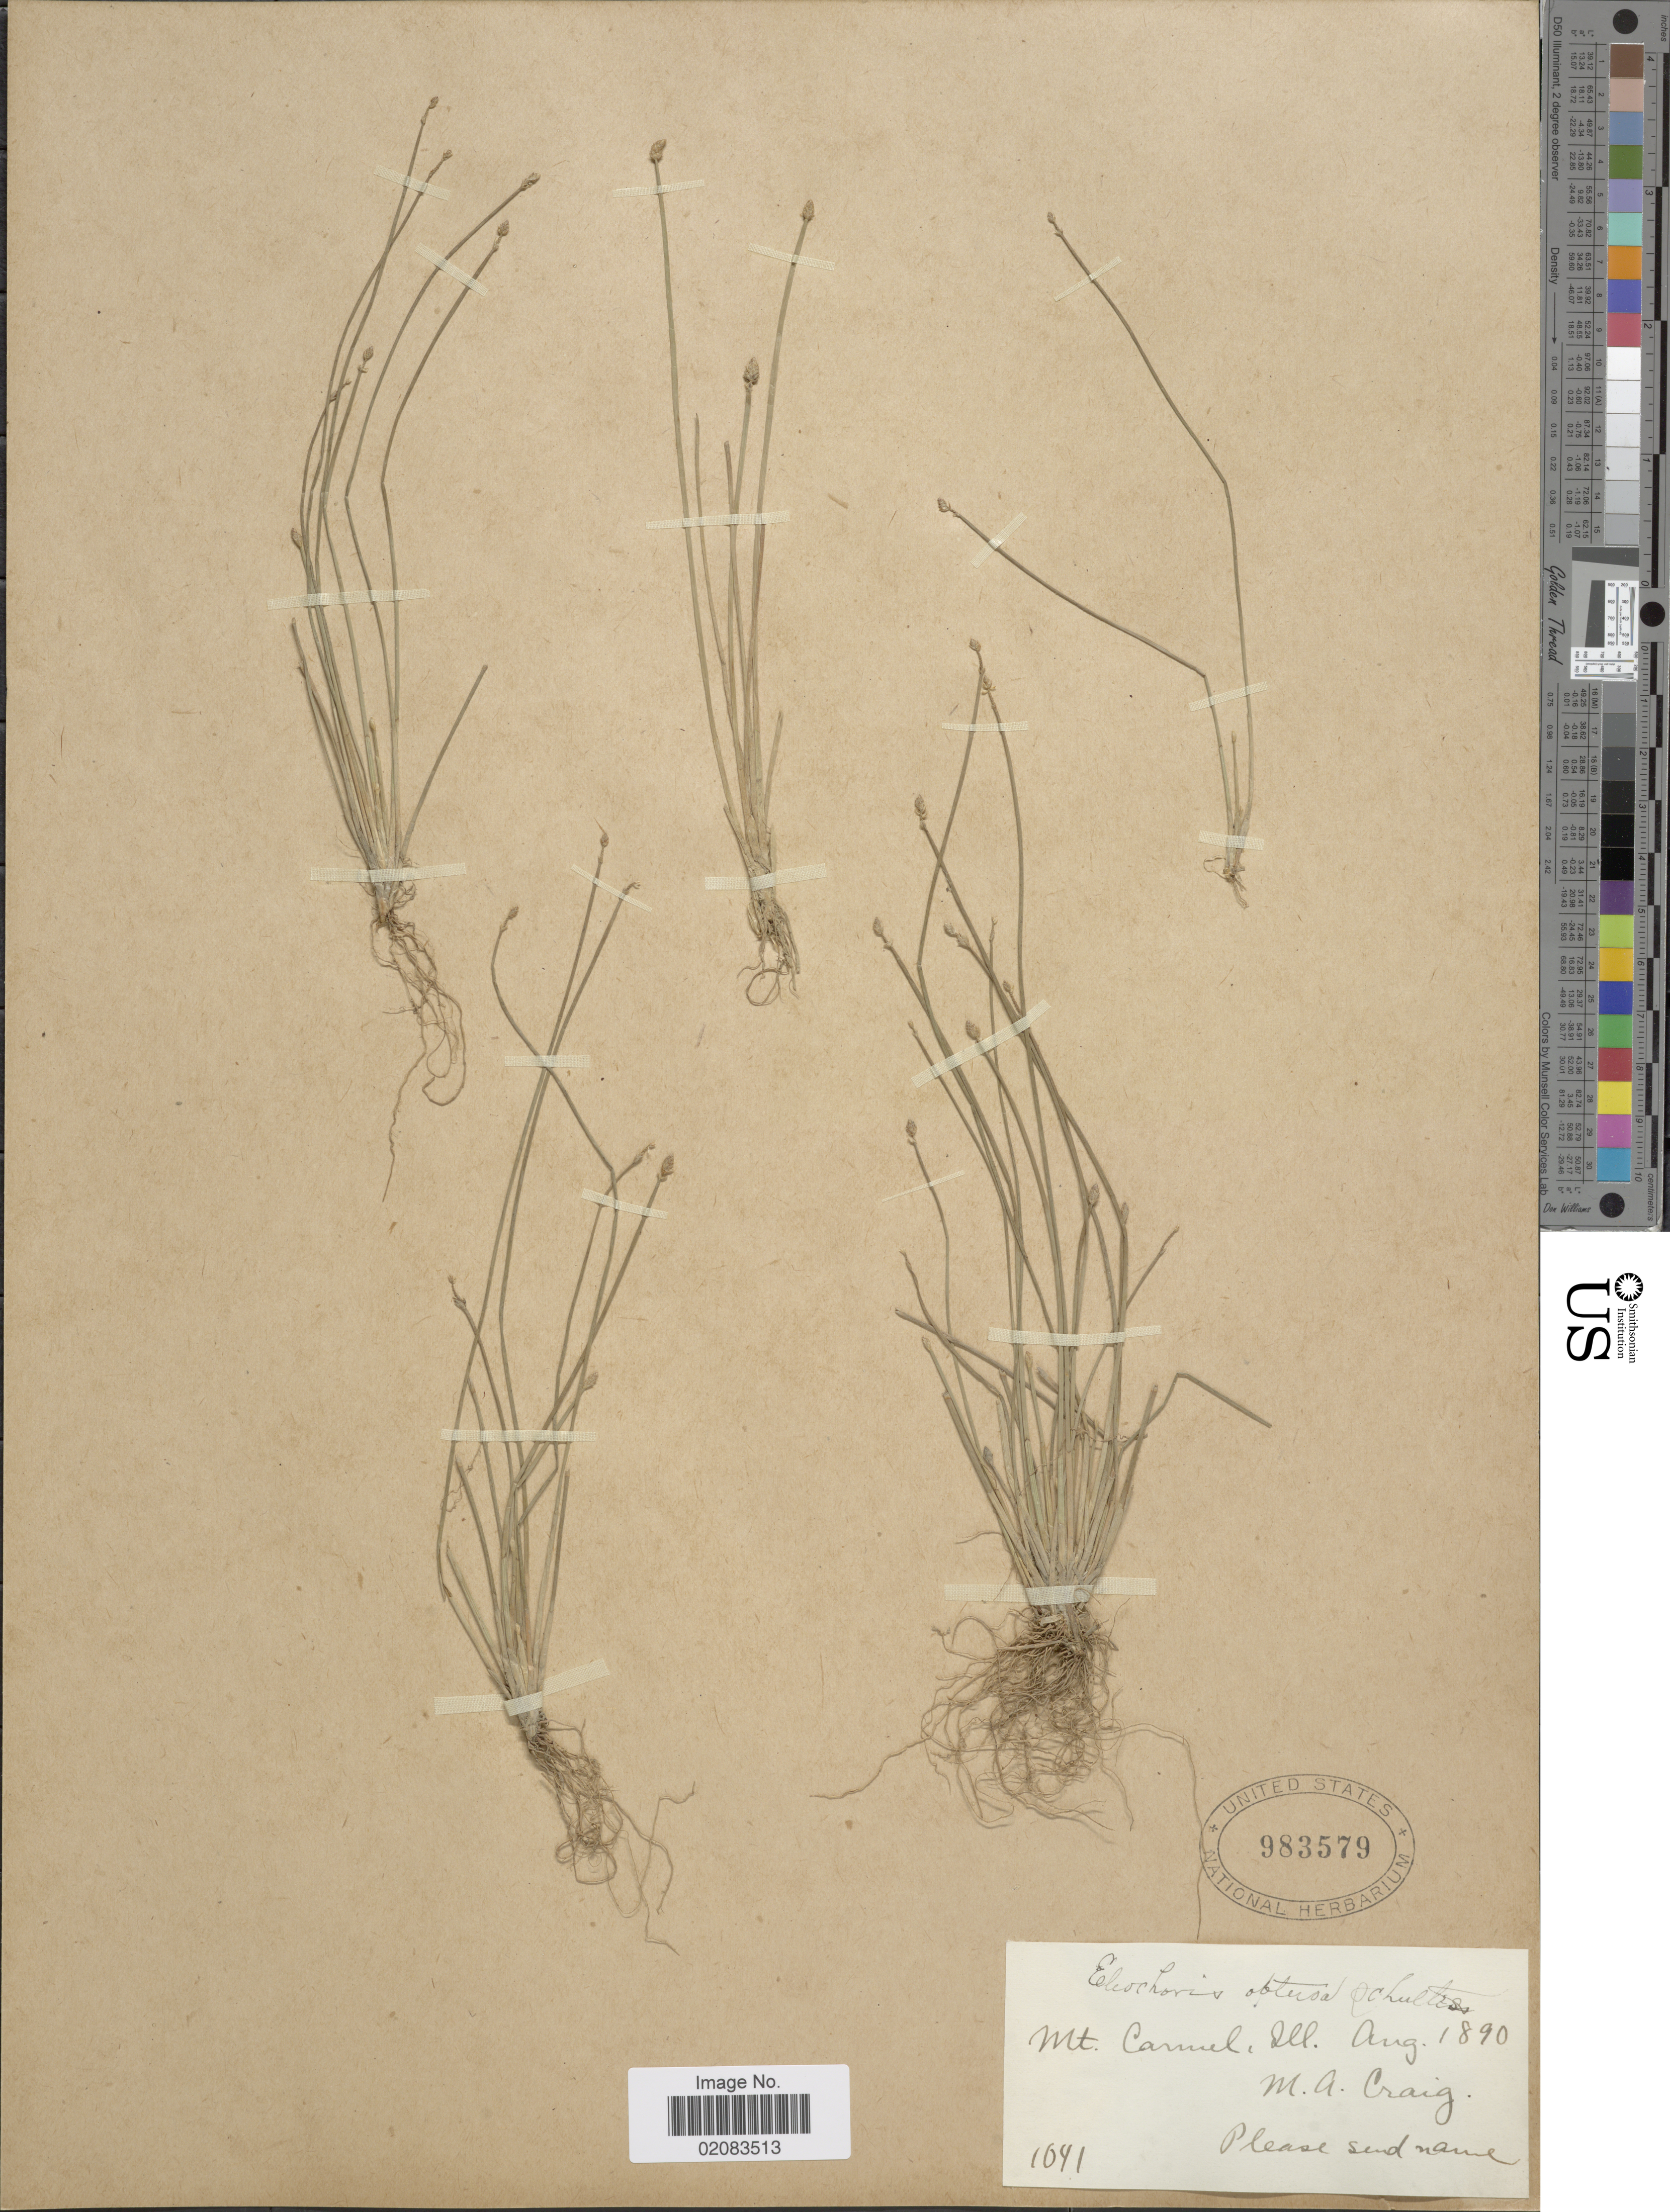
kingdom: Plantae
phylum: Tracheophyta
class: Liliopsida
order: Poales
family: Cyperaceae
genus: Eleocharis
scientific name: Eleocharis obtusa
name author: (Willd.) Schult.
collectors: M. Craig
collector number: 1041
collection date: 1890-08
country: United States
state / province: Illinois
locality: Mt Carmel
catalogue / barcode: US 983579